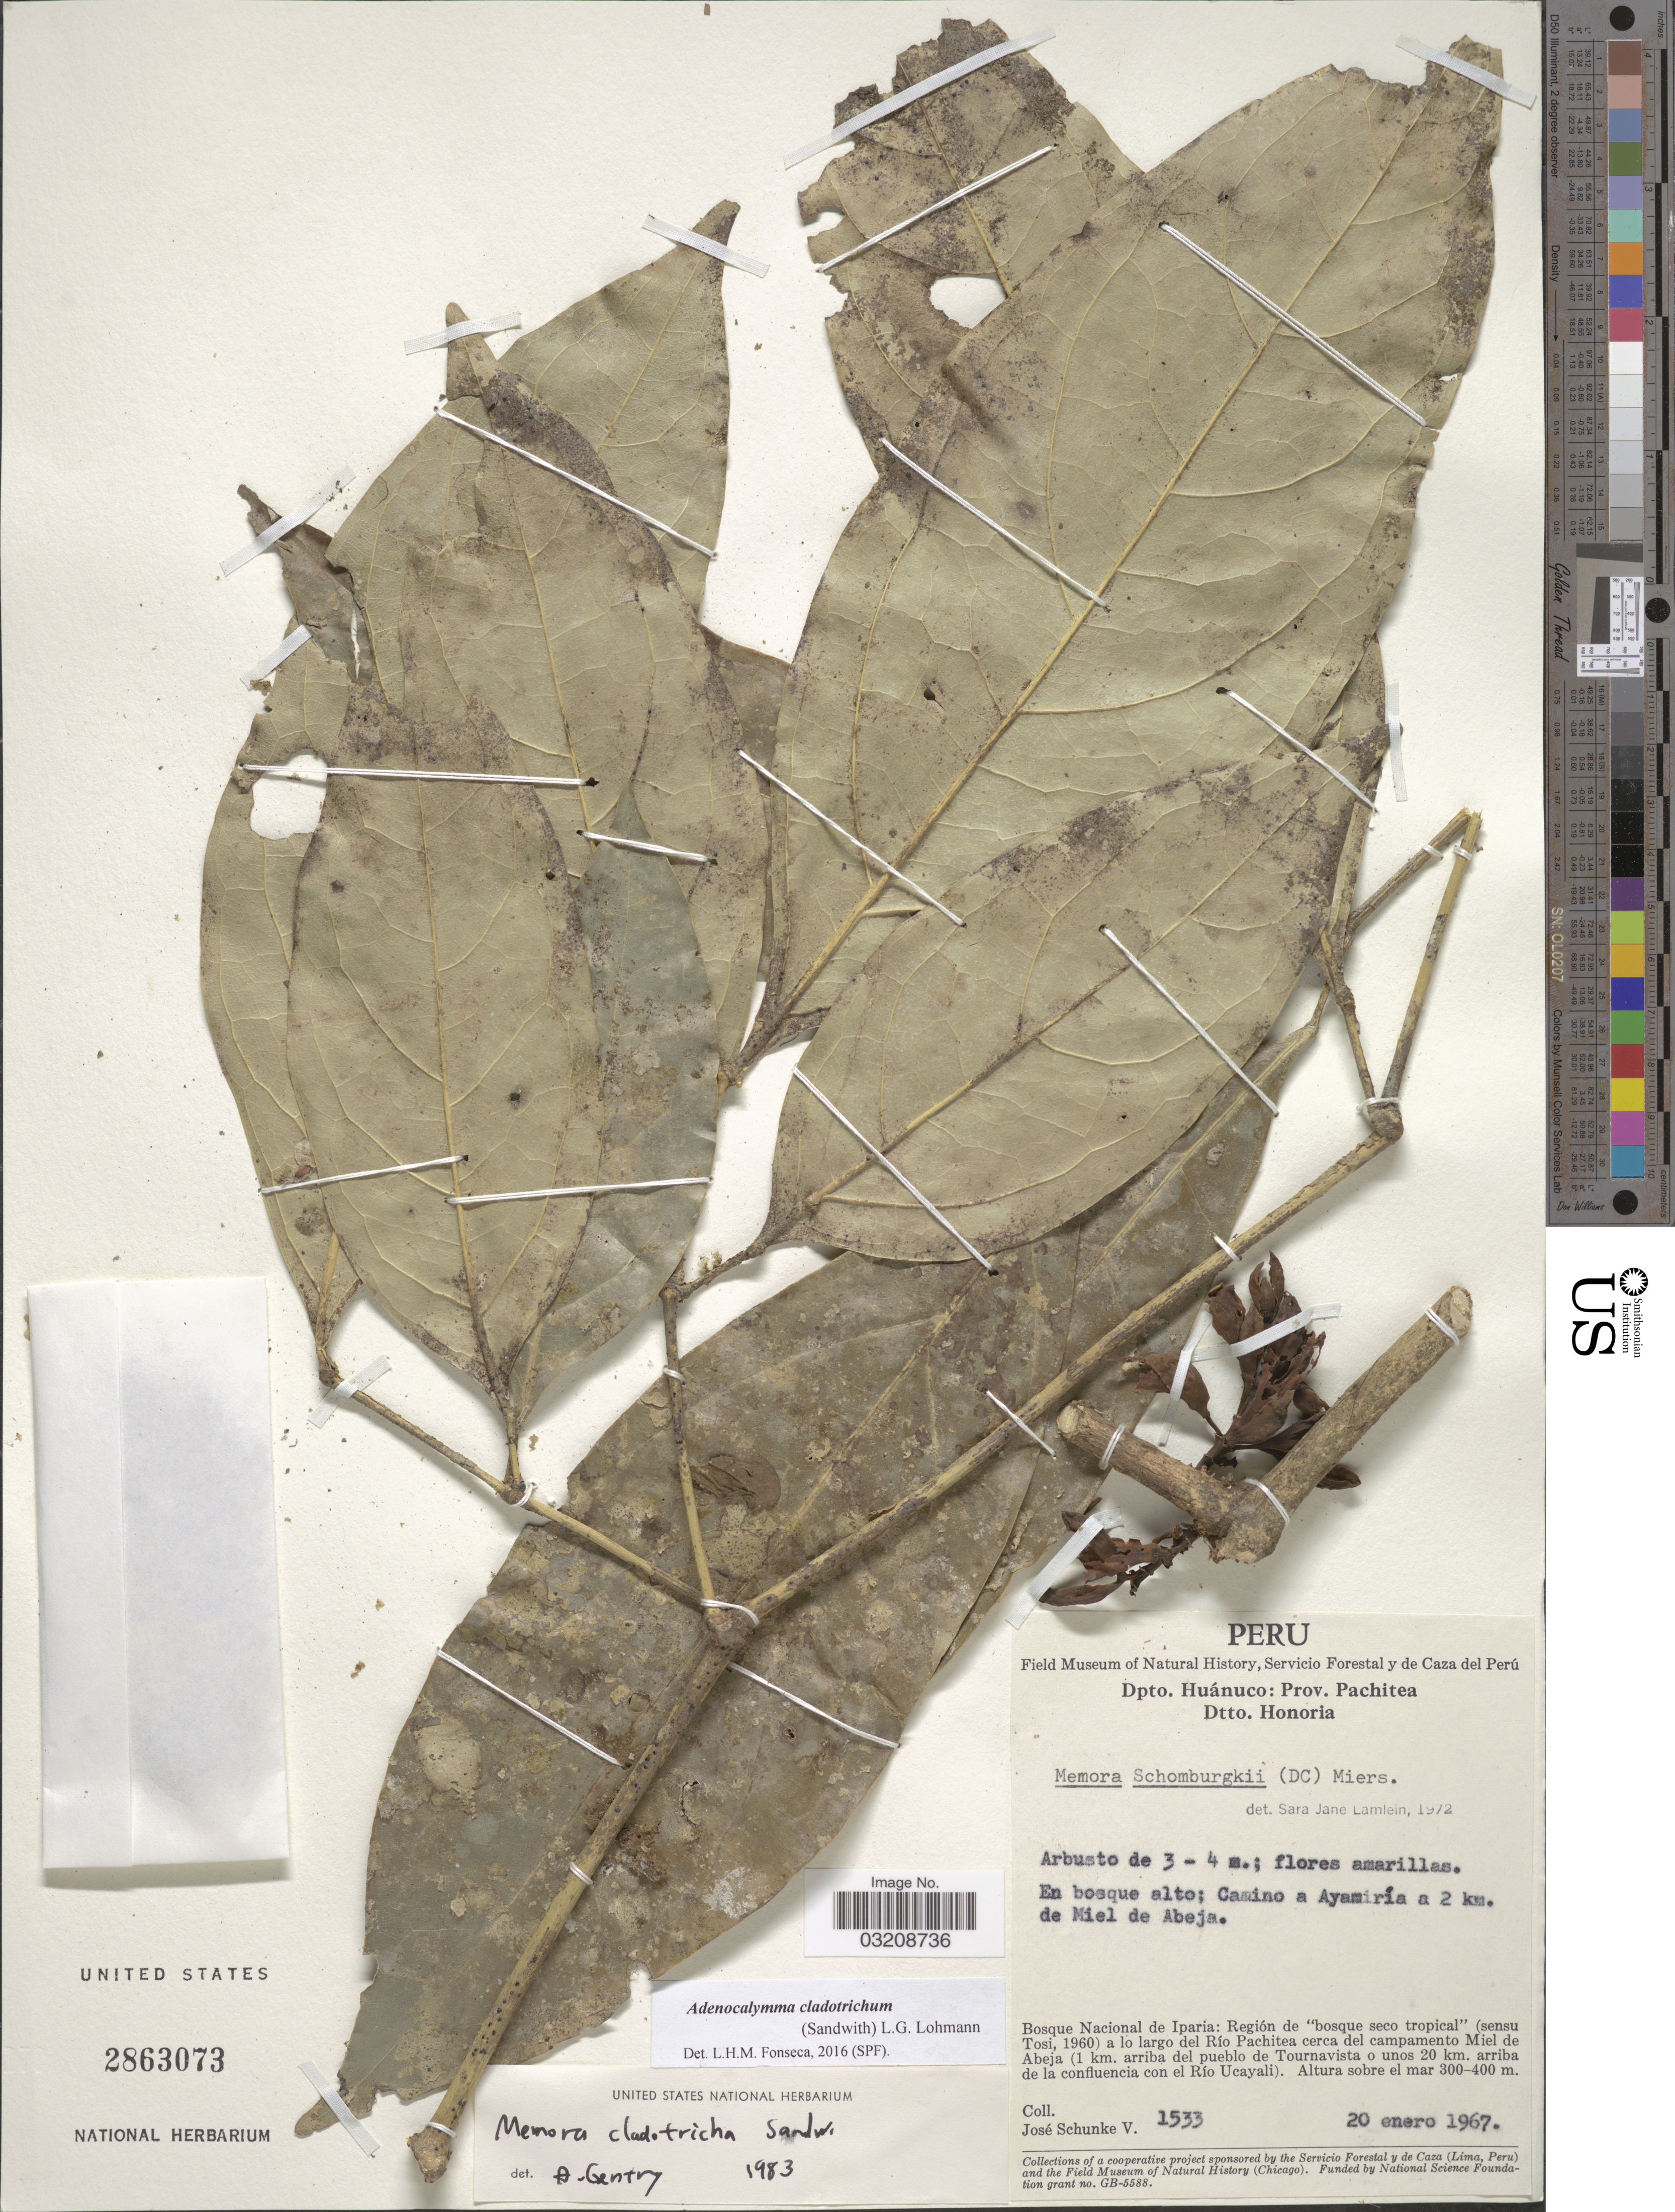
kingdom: Plantae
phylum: Tracheophyta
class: Magnoliopsida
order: Lamiales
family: Bignoniaceae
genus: Adenocalymma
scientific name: Adenocalymma cladotrichum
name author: (Sandwith) L.G. Lohmann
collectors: J. Schunke Vigo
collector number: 1533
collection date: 1967-01-20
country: Peru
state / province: Huánuco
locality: Dpto. Huánuco: Prov. Pachitea. Dtto. Honoria. Camino a Ayamiría a 2 km. de Miel de Abeja. Bosque Nacional de Iparia: Región de "bosque seco tropical" (sensu Tosi, 1960) a lo largo del Río Pachitea cerca del campamento Miel de Abeja (1 km. arriba del pueblo de Tournavista o unos 20 km. arriba de la confluencia con el Río Ucayali).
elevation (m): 300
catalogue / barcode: US 2863073